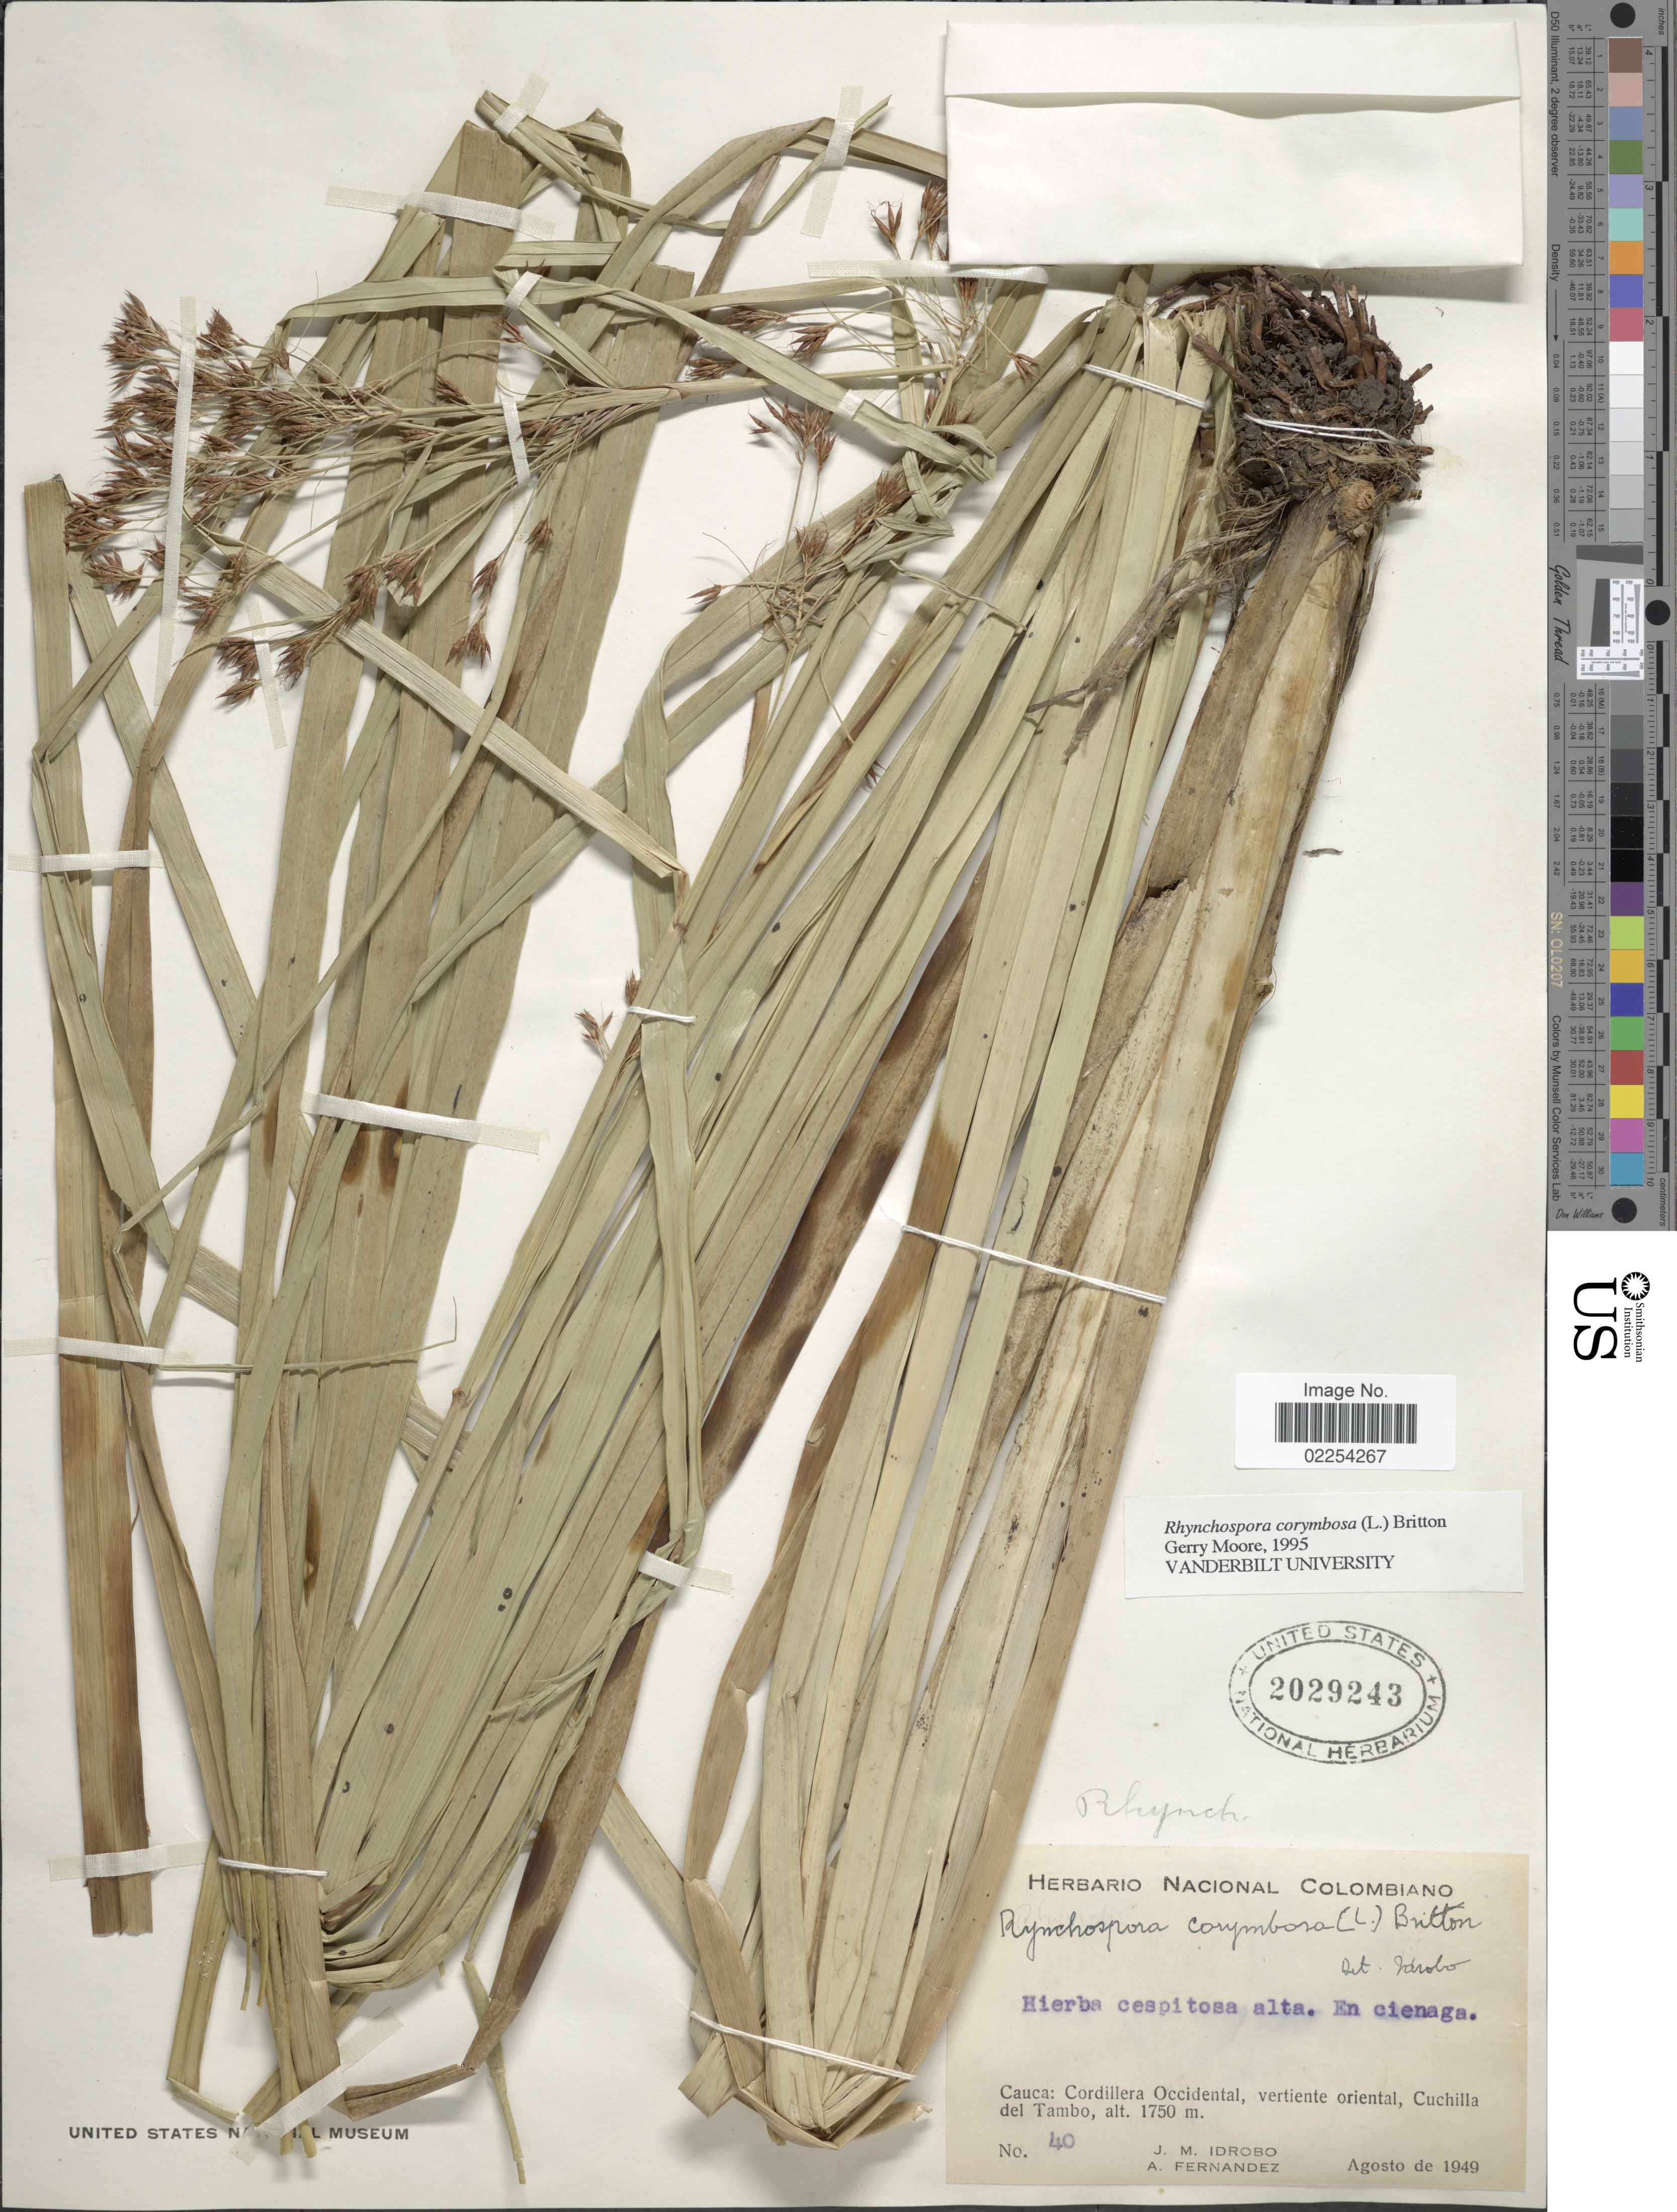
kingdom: Plantae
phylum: Tracheophyta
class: Liliopsida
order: Poales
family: Cyperaceae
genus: Rhynchospora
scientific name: Rhynchospora corymbosa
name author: (L.) Britton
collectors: J. M. Idrobo & A. Fernandez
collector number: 40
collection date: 1949-08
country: Colombia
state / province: Cauca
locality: Cauca: Cordillera Occidental, vertiente oriental, Cuchilla del Tambo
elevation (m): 1750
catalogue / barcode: US 2029243